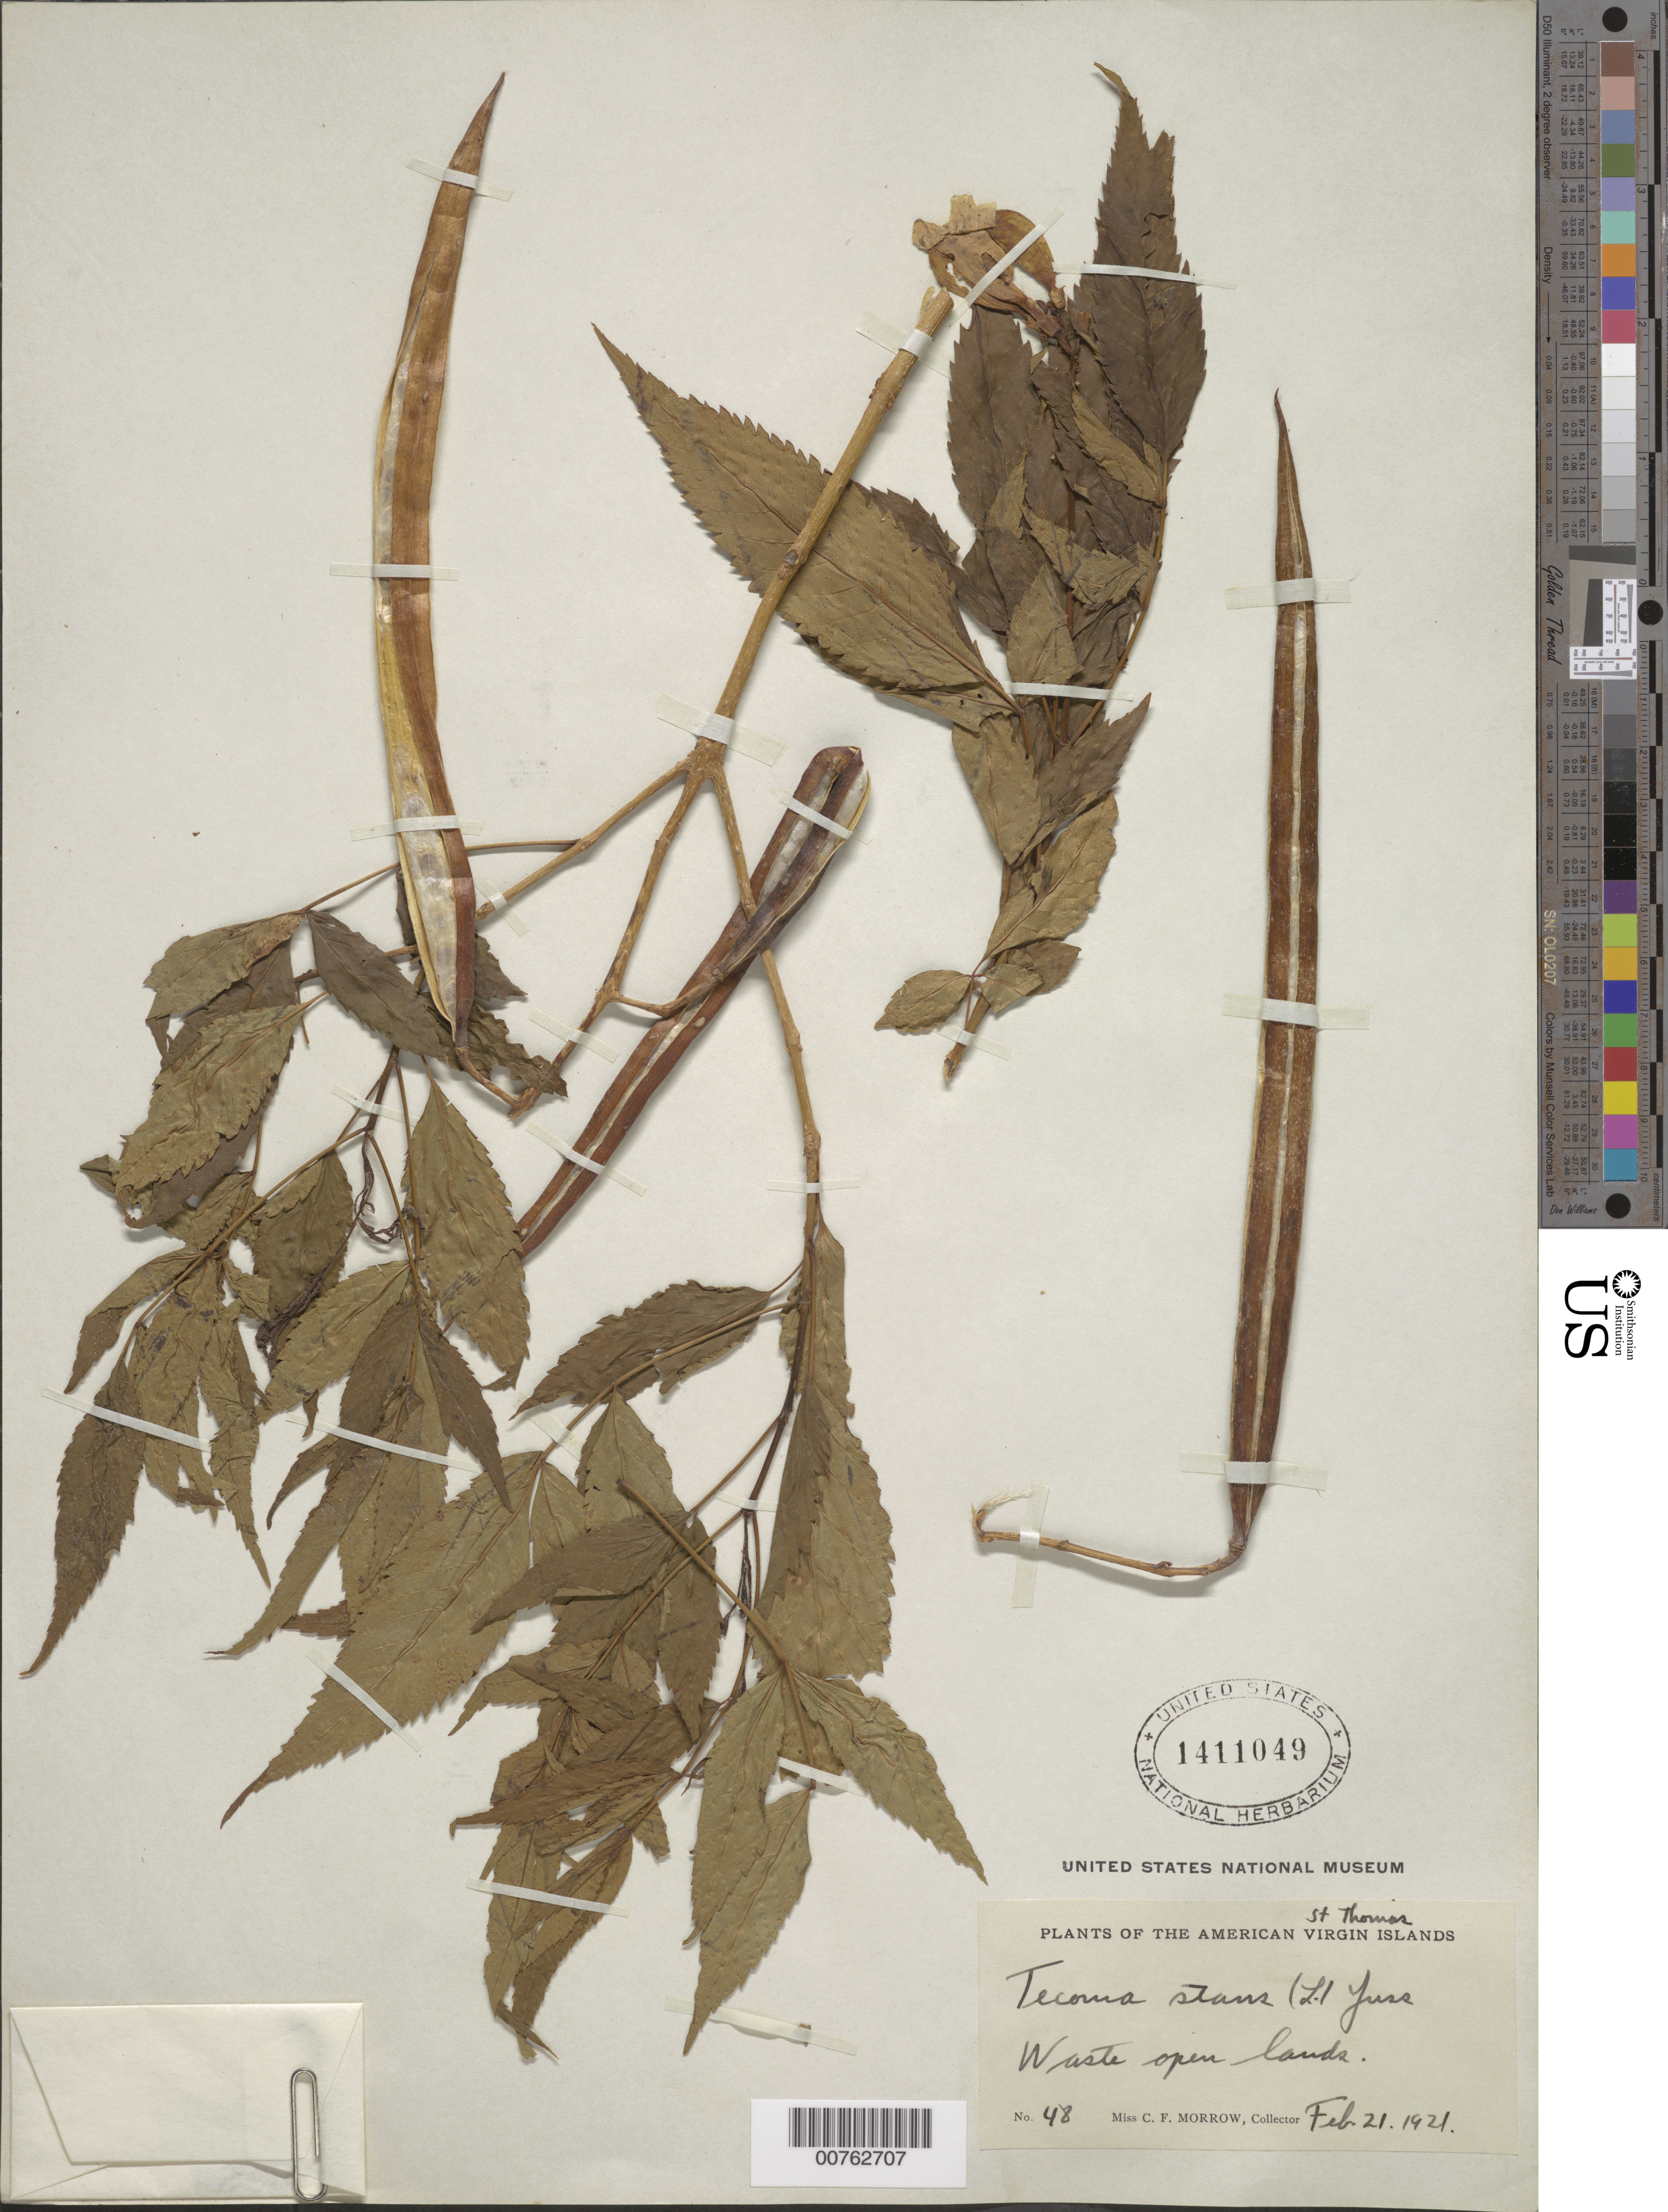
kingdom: Plantae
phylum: Tracheophyta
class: Magnoliopsida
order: Lamiales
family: Bignoniaceae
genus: Tecoma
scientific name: Tecoma stans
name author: (L.) Juss. ex Kunth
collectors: C. Morrow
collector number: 48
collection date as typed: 21 Feb 1921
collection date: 1921-02-21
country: U.S. Virgin Islands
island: St. Thomas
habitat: Waste open lands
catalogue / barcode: US 1411049